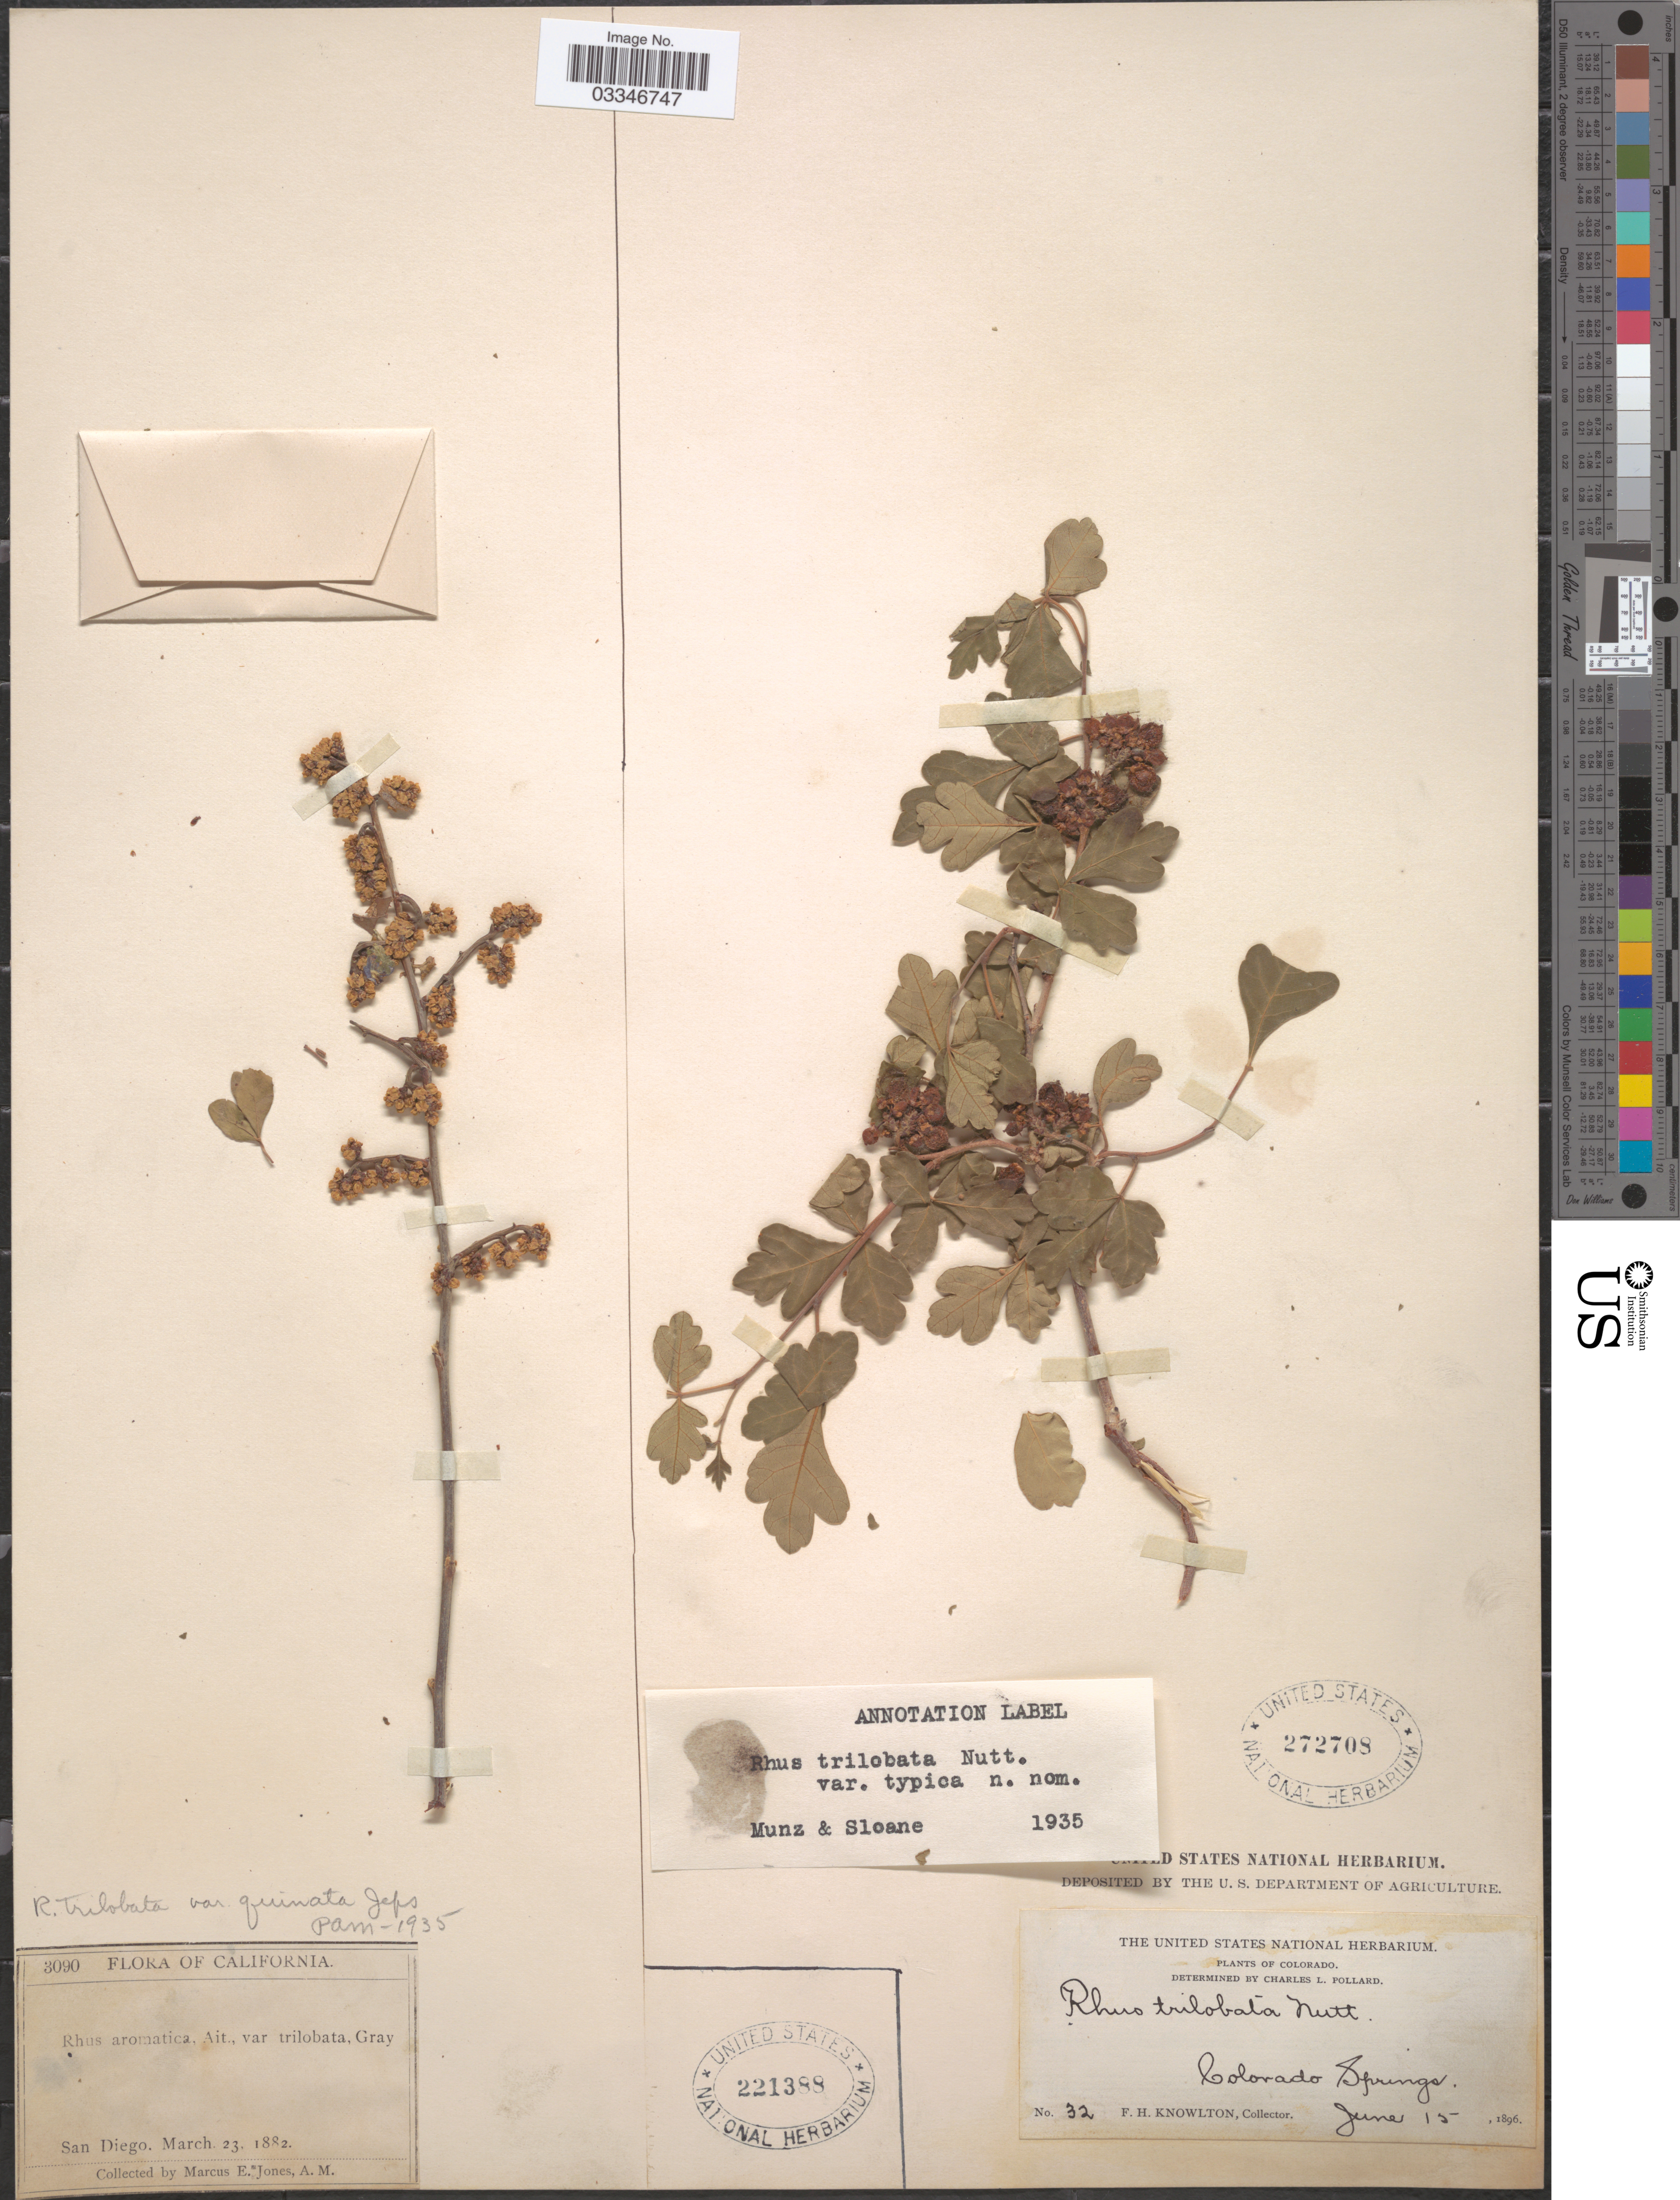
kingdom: Plantae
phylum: Tracheophyta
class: Magnoliopsida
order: Sapindales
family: Anacardiaceae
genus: Rhus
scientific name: Rhus trilobata var. typica Munz & Sloane ined.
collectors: M. E. Jones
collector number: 3090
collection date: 1882-03-23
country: United States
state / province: California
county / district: San Diego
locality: San Diego.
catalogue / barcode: US 221388